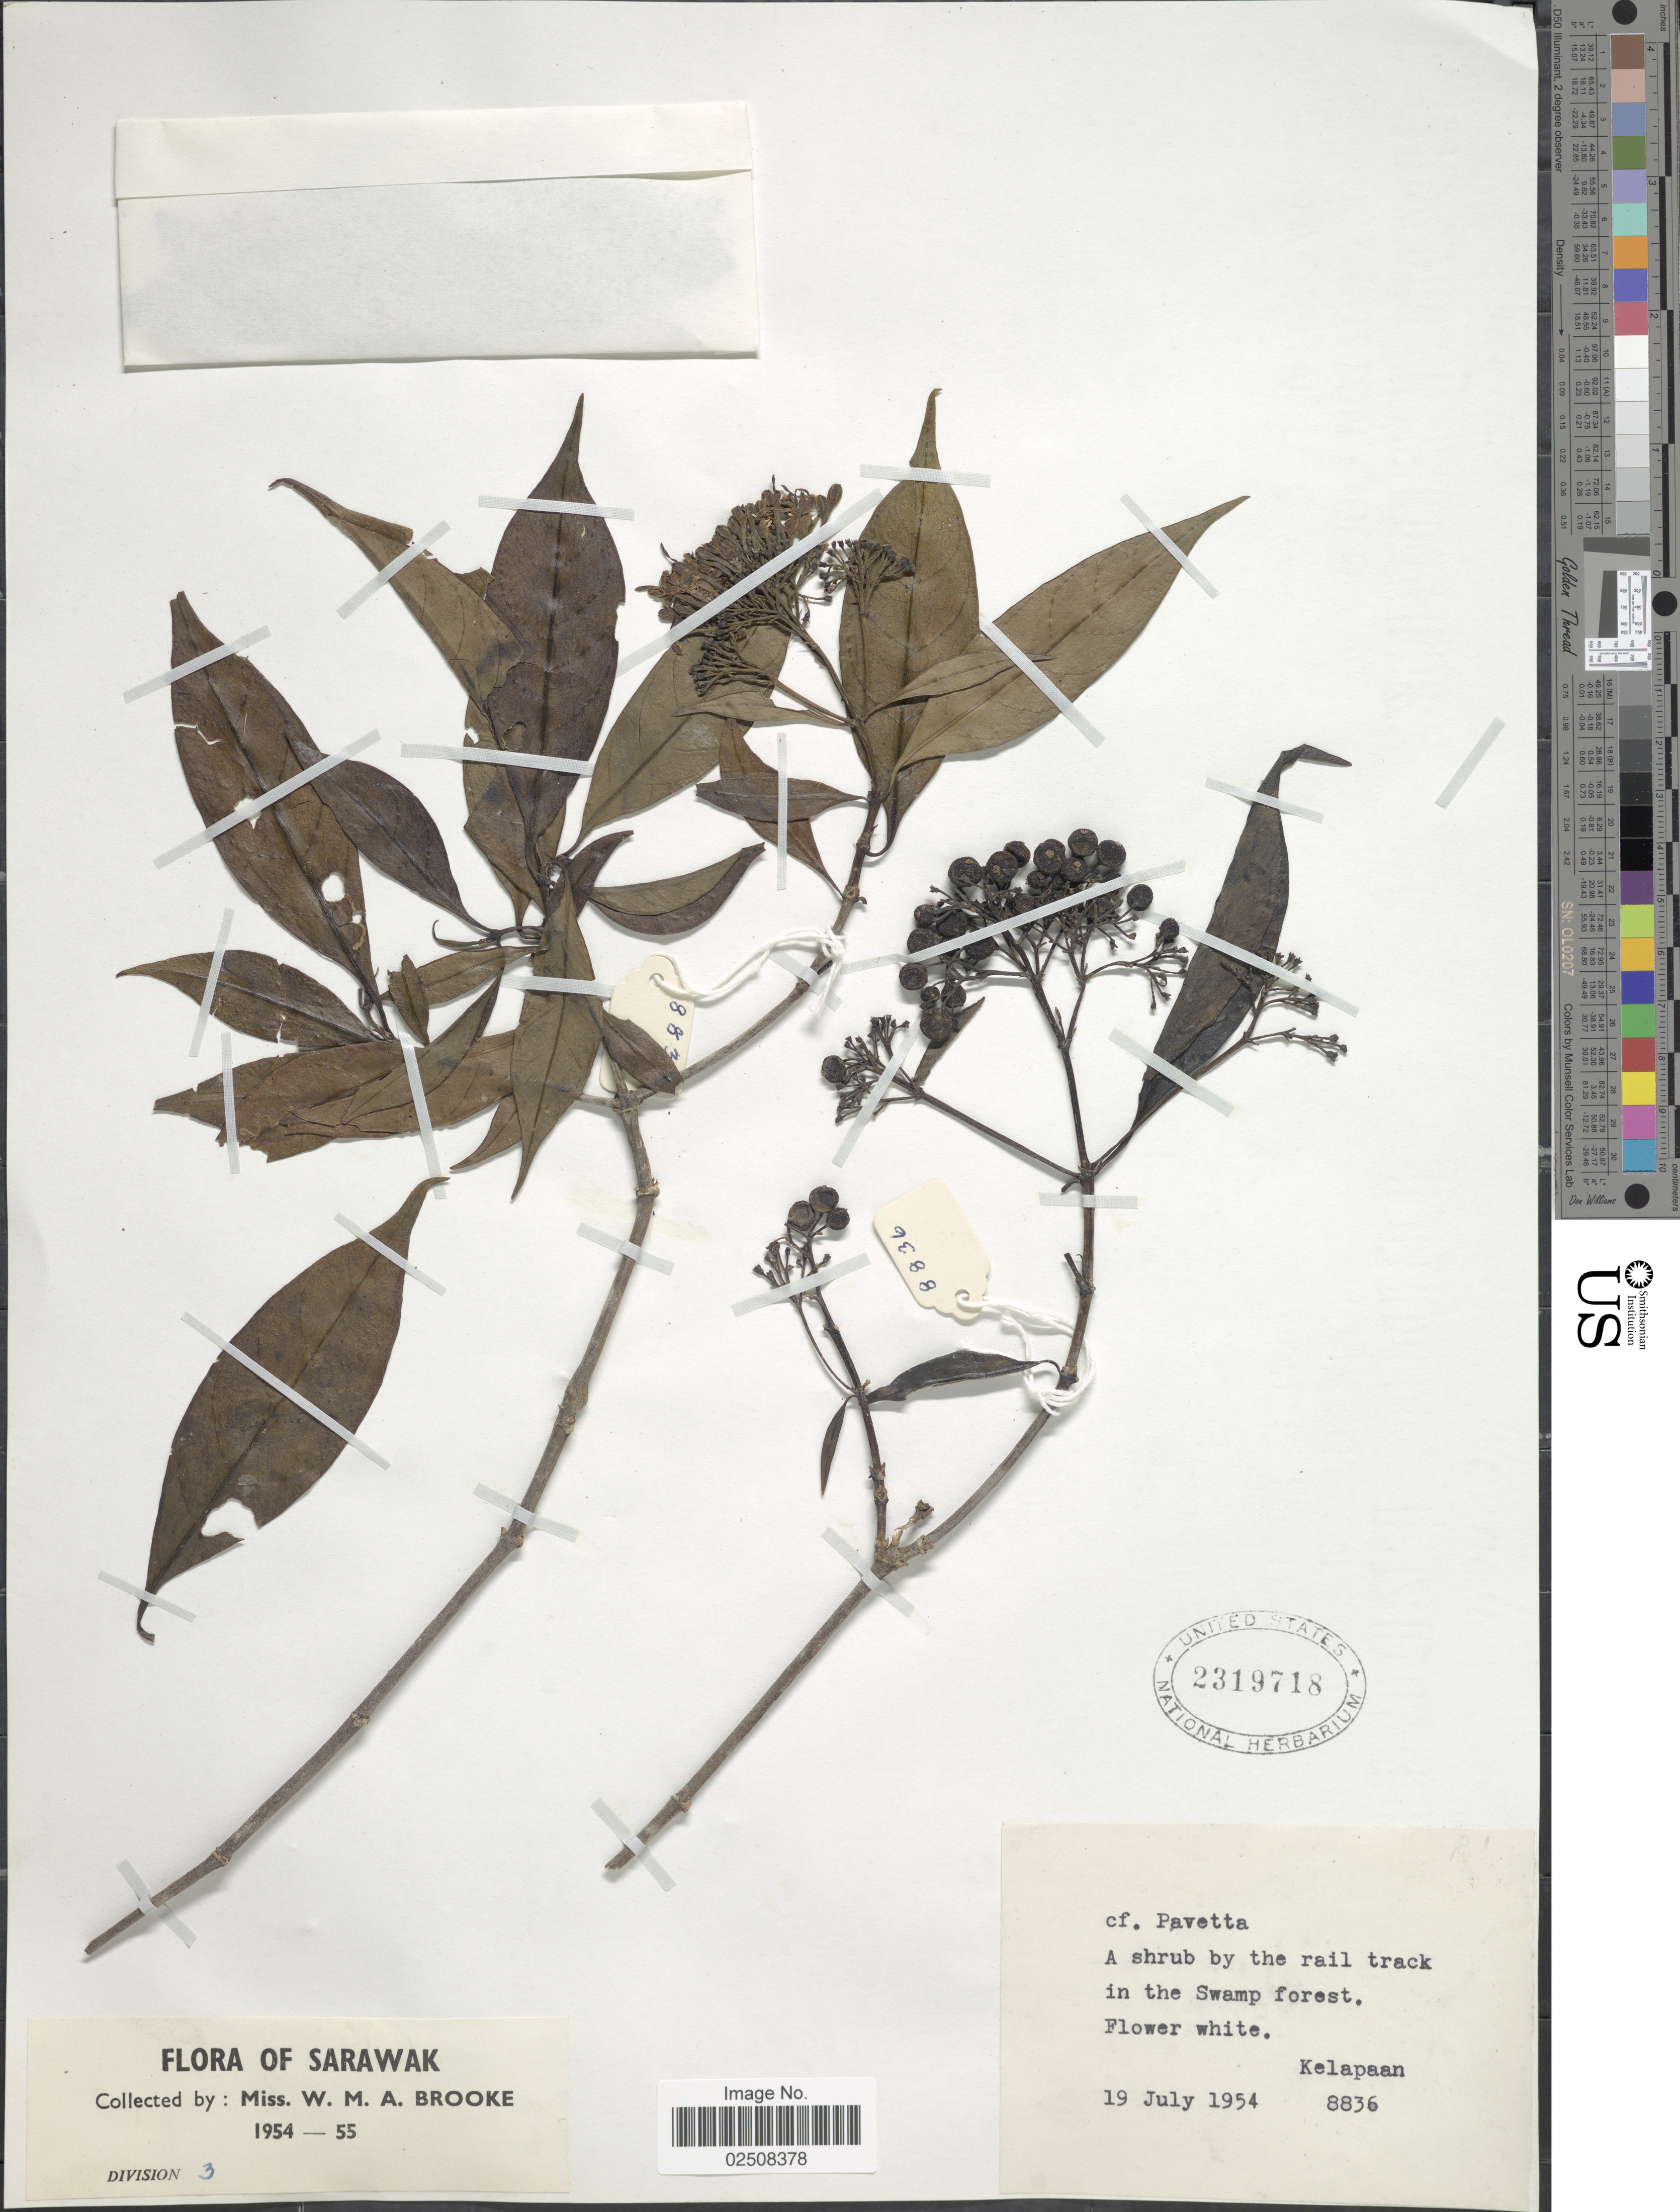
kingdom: Plantae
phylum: Tracheophyta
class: Magnoliopsida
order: Gentianales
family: Rubiaceae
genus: Pavetta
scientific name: Pavetta sp.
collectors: W. Brooke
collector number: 8836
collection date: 1954-07-19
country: Malaysia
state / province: Sarawak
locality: A shrub by the rail track in the Swamp forest, Kelapaan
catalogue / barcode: US 2319718